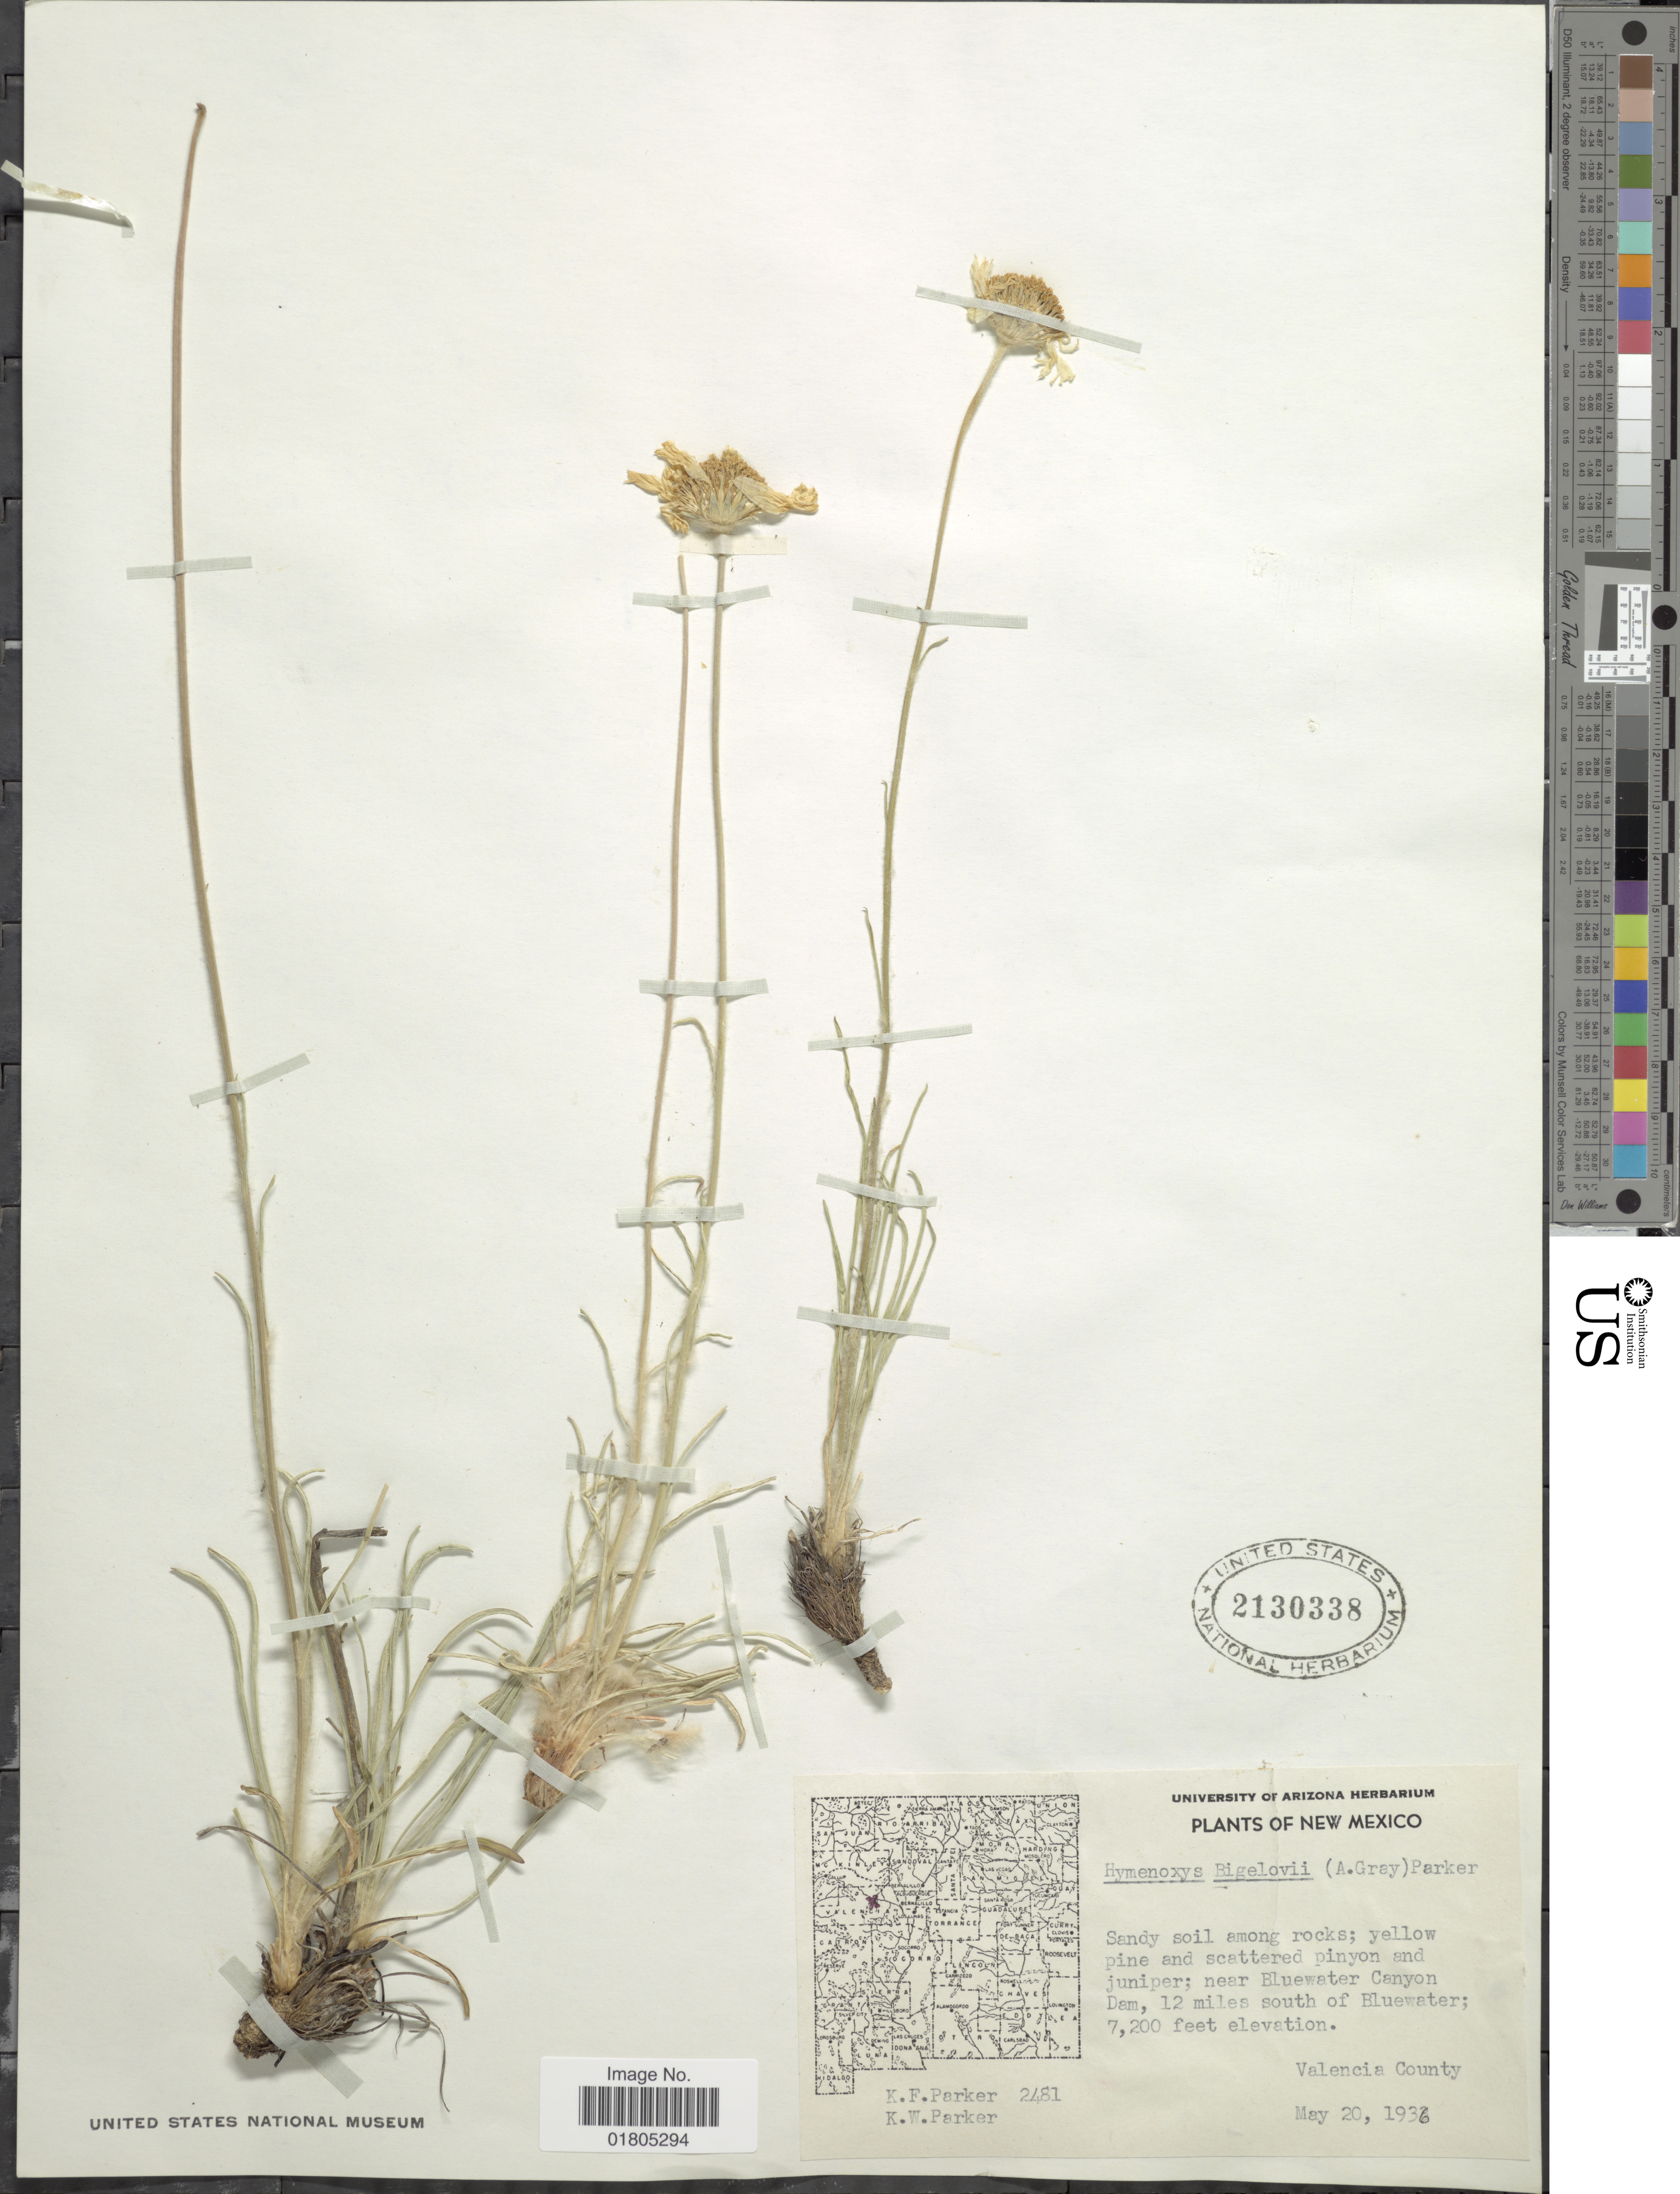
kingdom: Plantae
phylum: Tracheophyta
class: Magnoliopsida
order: Asterales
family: Asteraceae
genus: Actinea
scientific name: Actinea bigelovii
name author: (A. Gray) Kuntze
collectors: K. F. Parker & K. Parker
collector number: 2481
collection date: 1936-05-20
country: United States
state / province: New Mexico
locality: Near Bluewater Canyon Dam, 12 miles south of Bluewater, Valencia County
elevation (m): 2195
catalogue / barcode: US 2130338